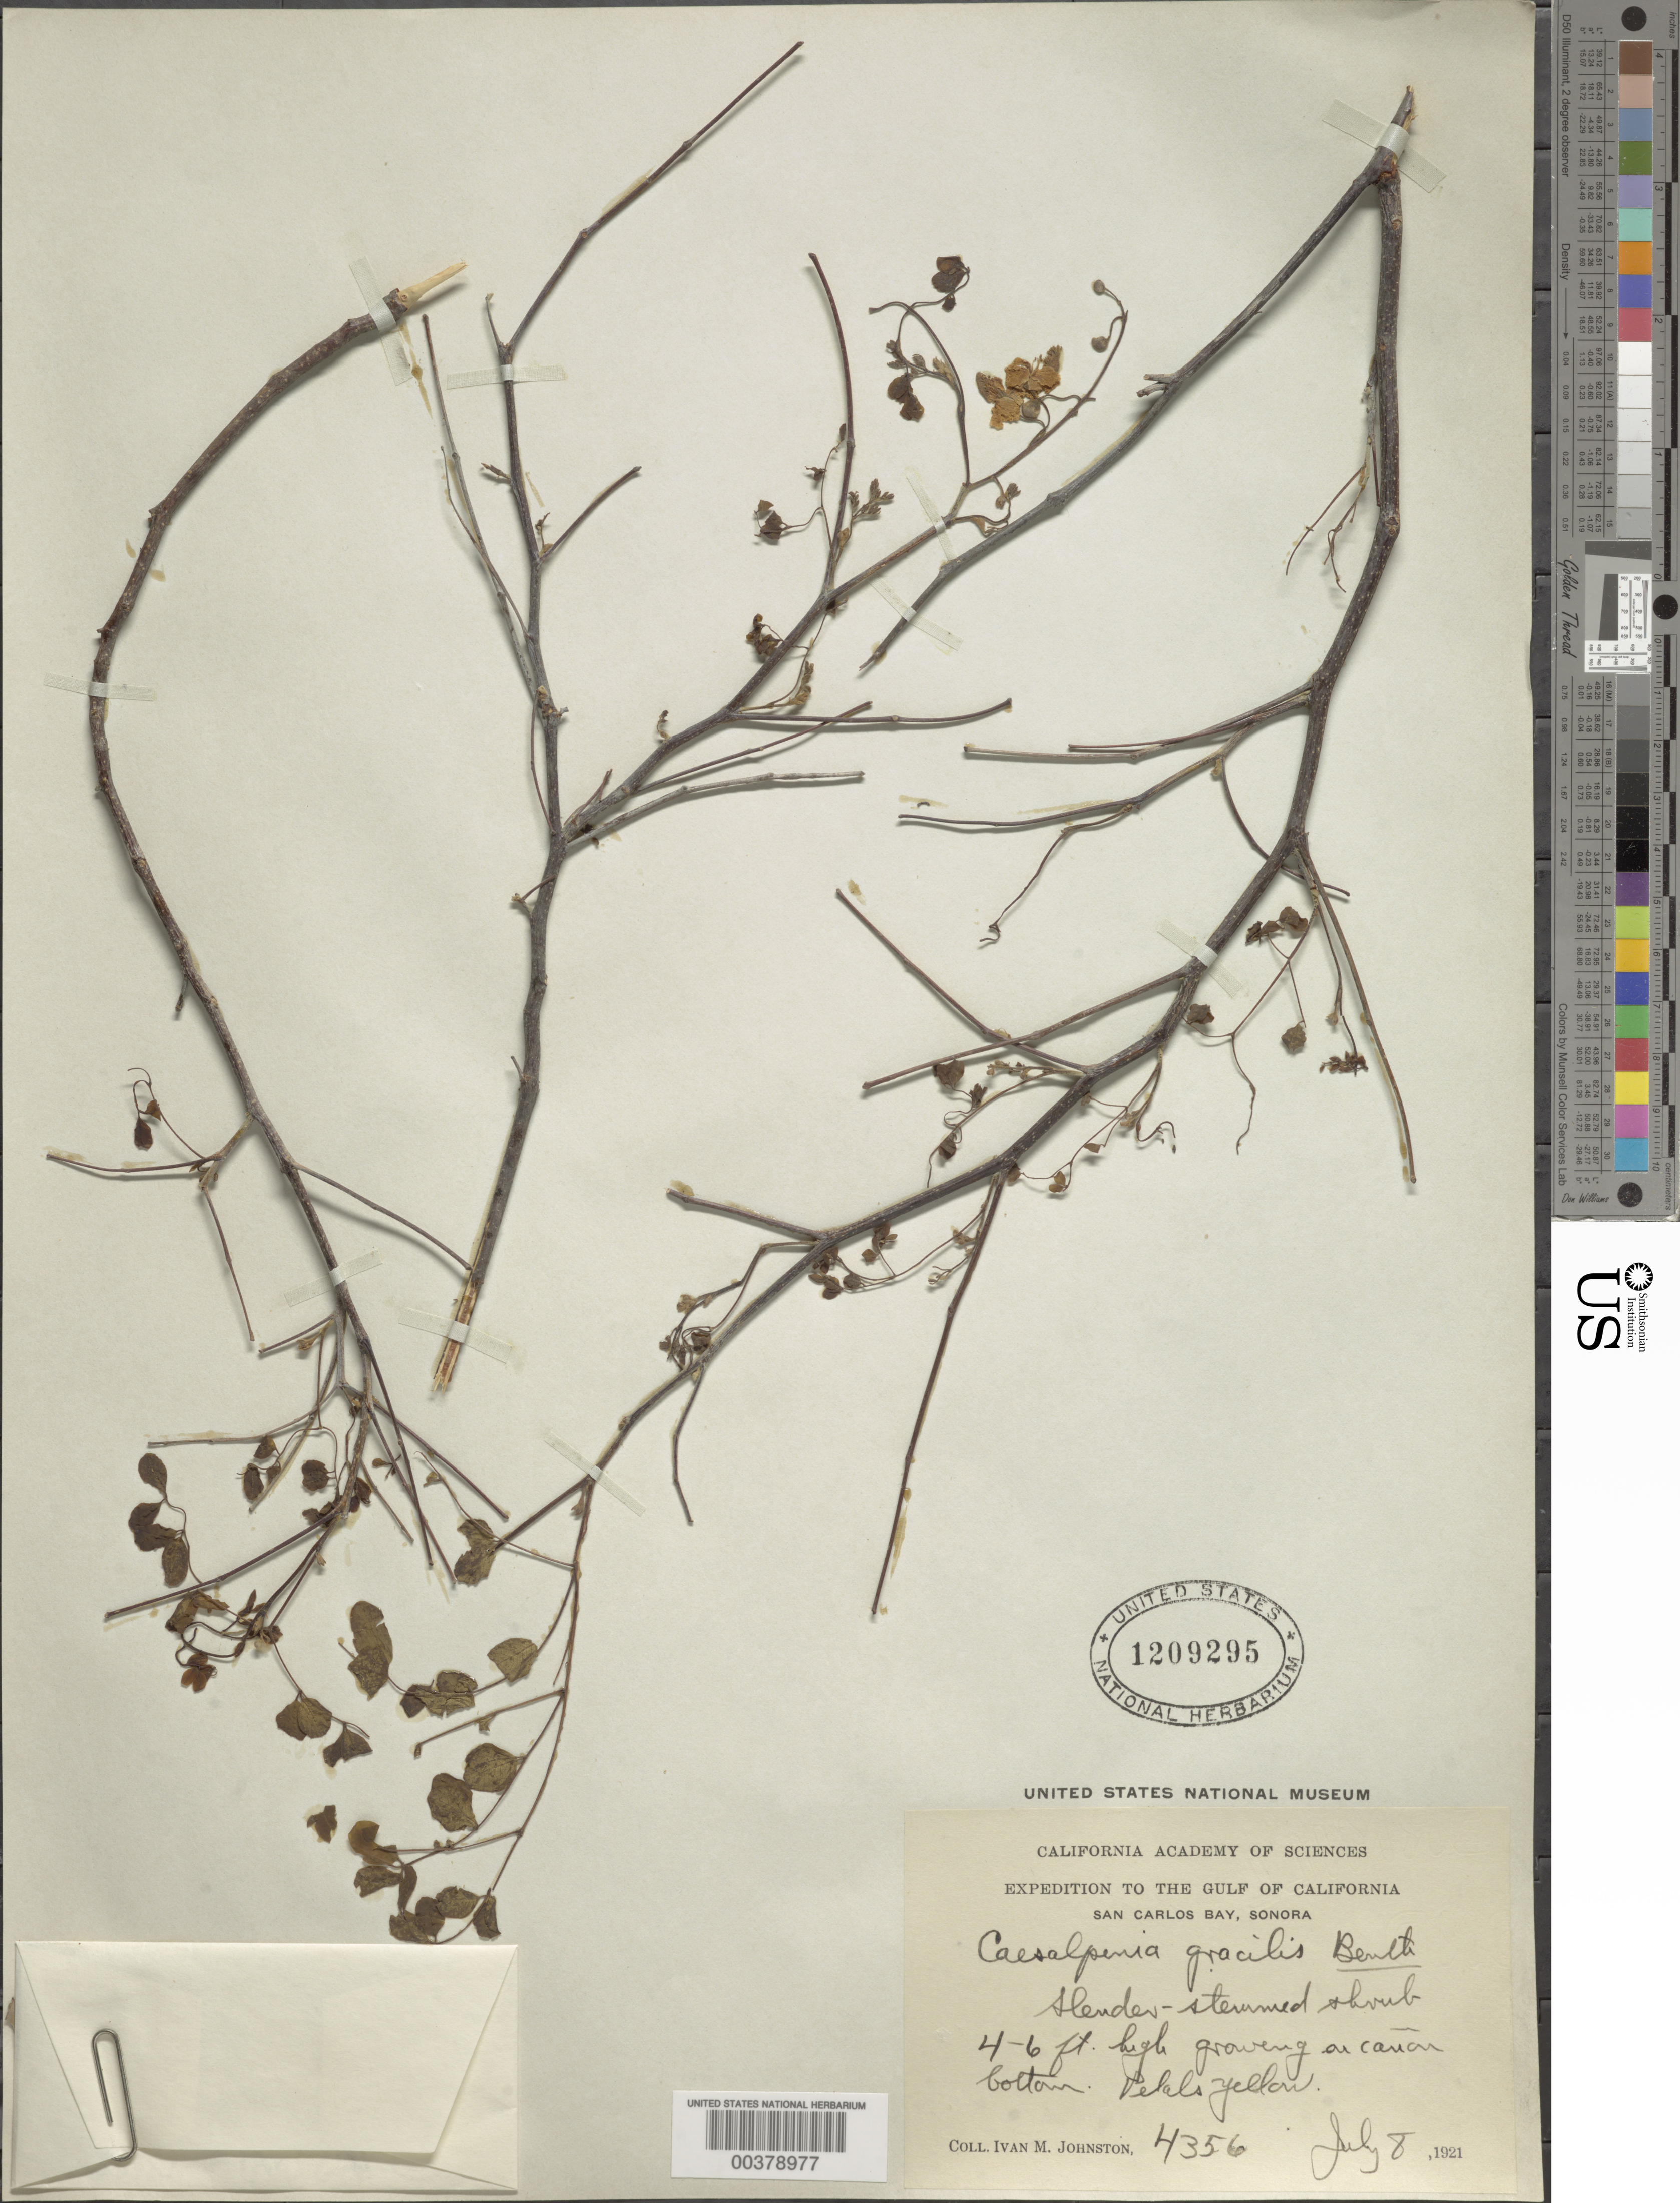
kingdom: Plantae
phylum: Tracheophyta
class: Magnoliopsida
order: Fabales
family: Fabaceae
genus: Coulteria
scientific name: Coulteria pumila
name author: (Britton & Rose) Sotuyo & G.P. Lewis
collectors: I.M. Johnston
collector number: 4356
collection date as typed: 08 Jul 1921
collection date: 1921-07-08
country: Mexico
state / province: Sonora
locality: San carlos bay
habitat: Canon bottom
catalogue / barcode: US 1209295